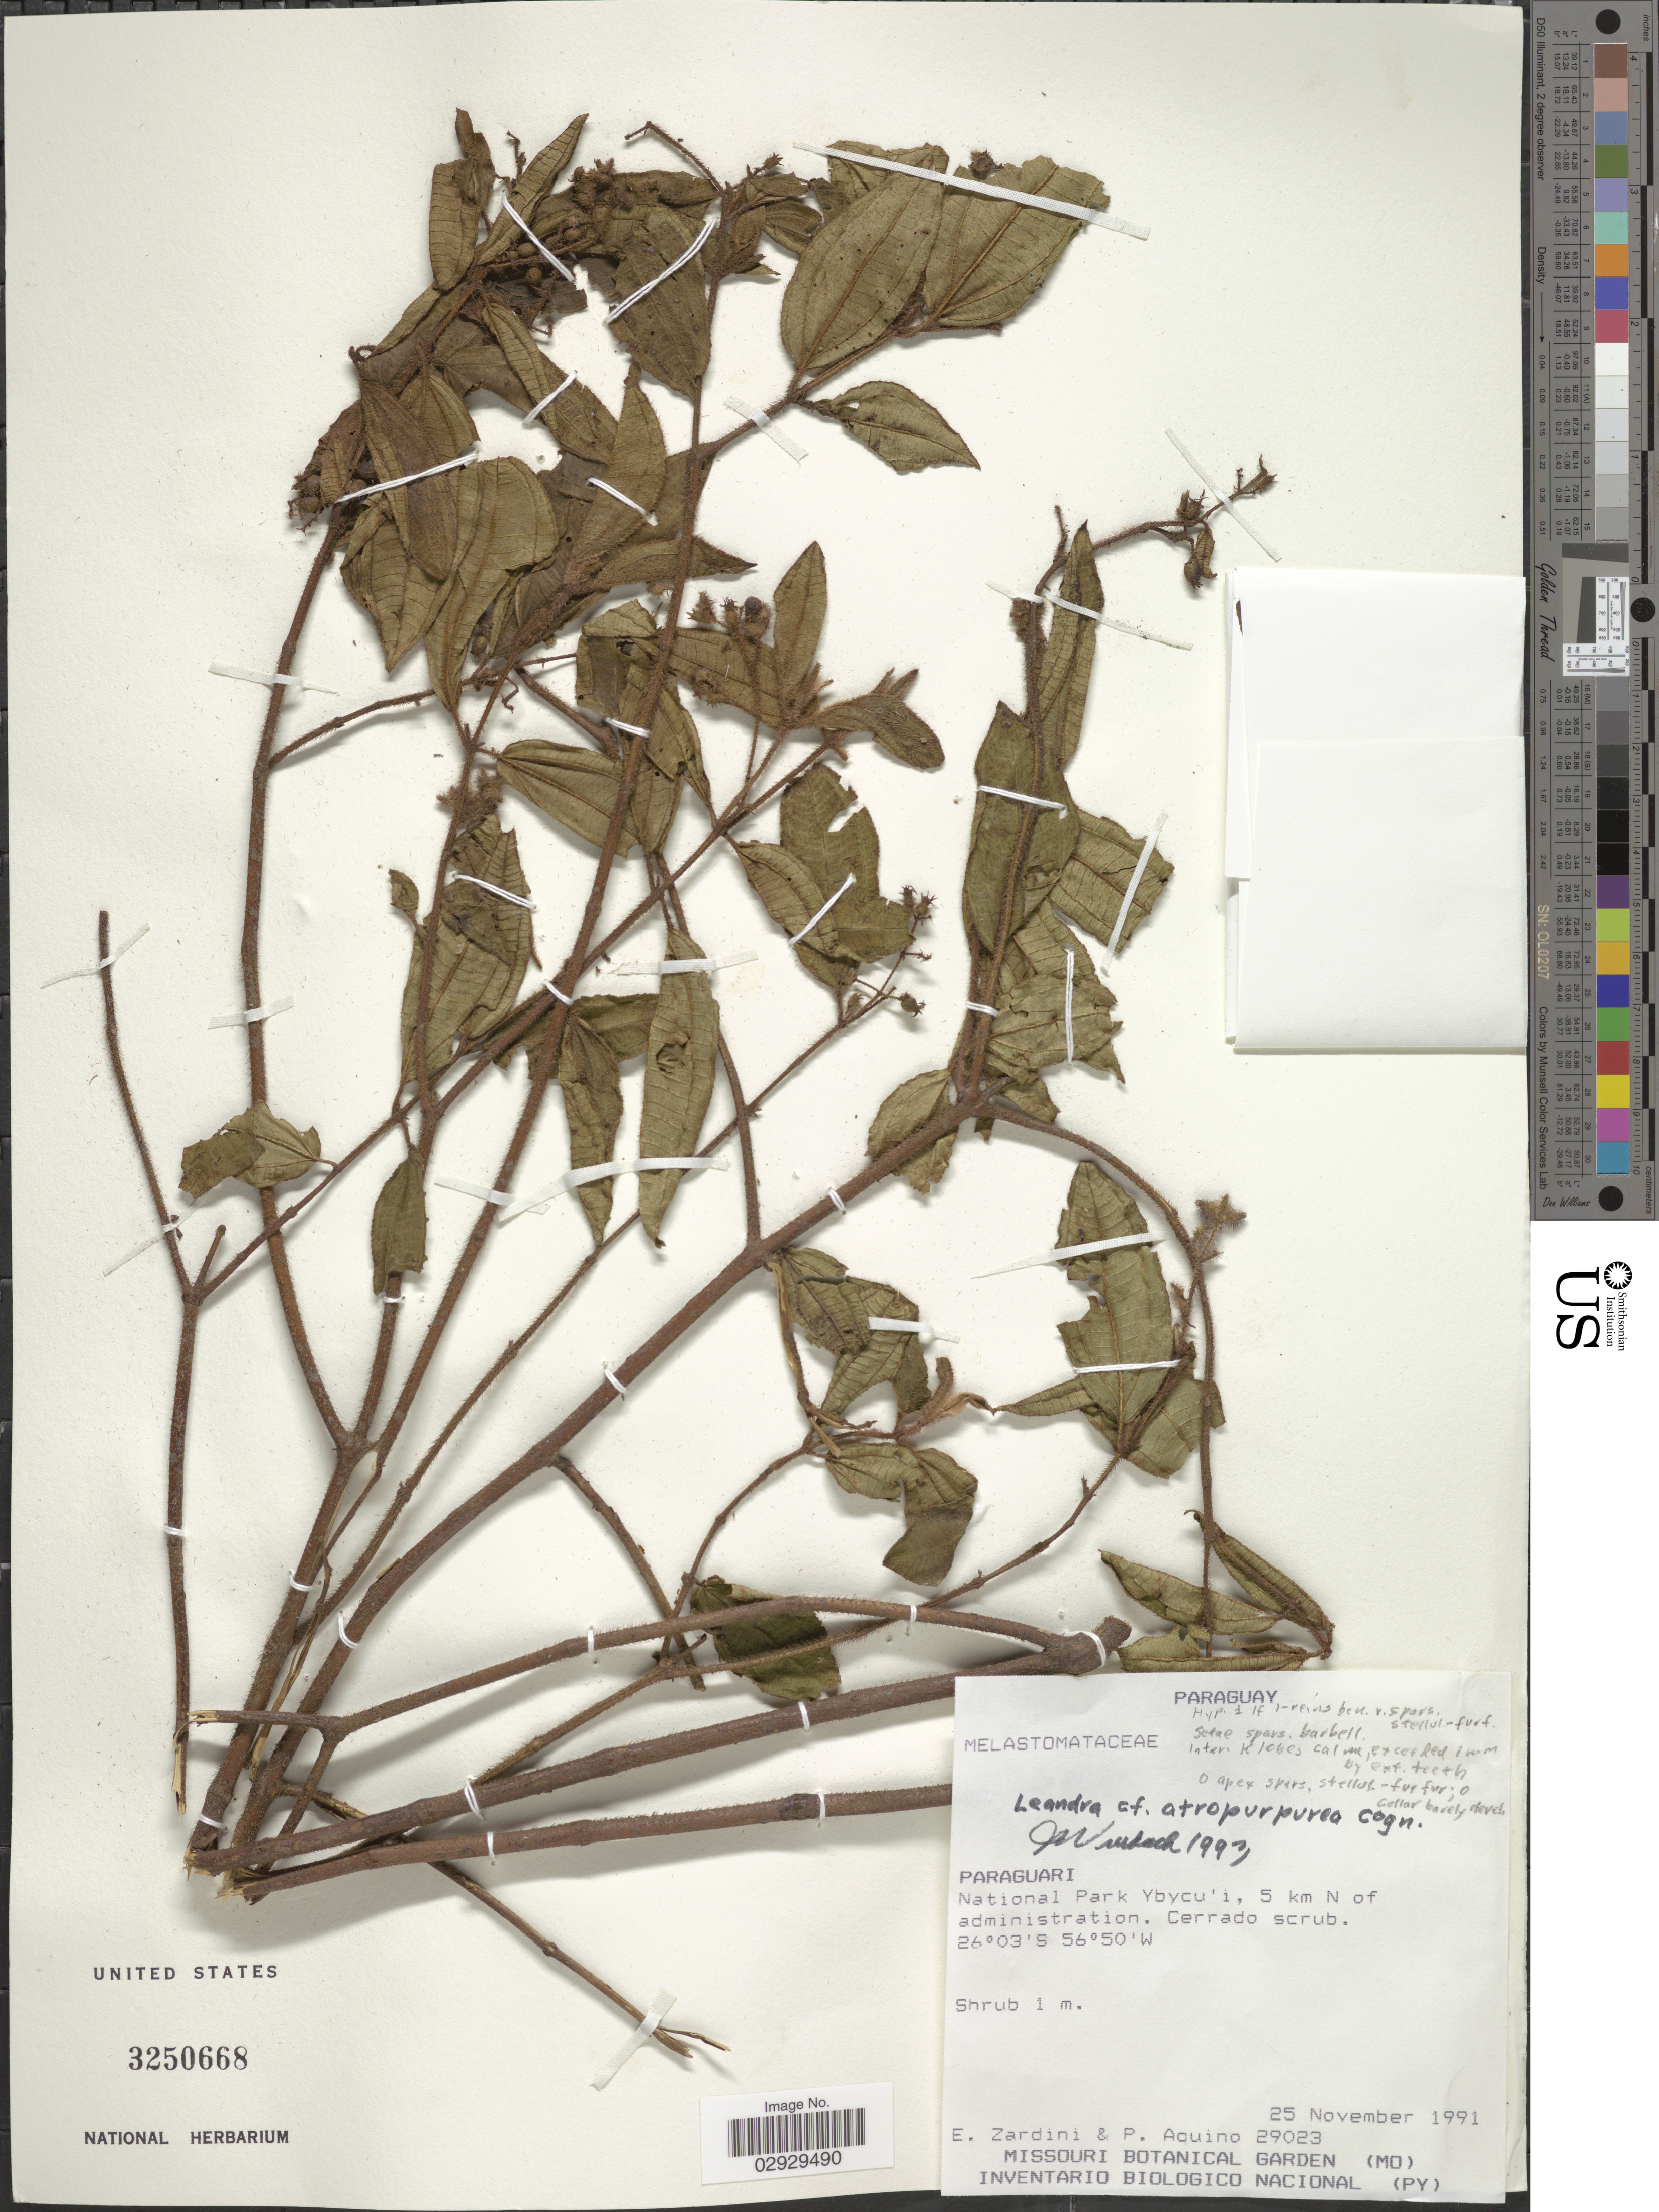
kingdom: Plantae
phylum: Tracheophyta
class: Magnoliopsida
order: Myrtales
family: Melastomataceae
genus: Leandra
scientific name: Leandra atropurpurea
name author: Cogn.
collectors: E. Zardini & P. Aquino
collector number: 29023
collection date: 1991-11-25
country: Paraguay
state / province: Paraguari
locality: Parque Nacional Ybycu'i. 5 km N of administration. Cerrado scrub.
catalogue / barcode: US 3250668